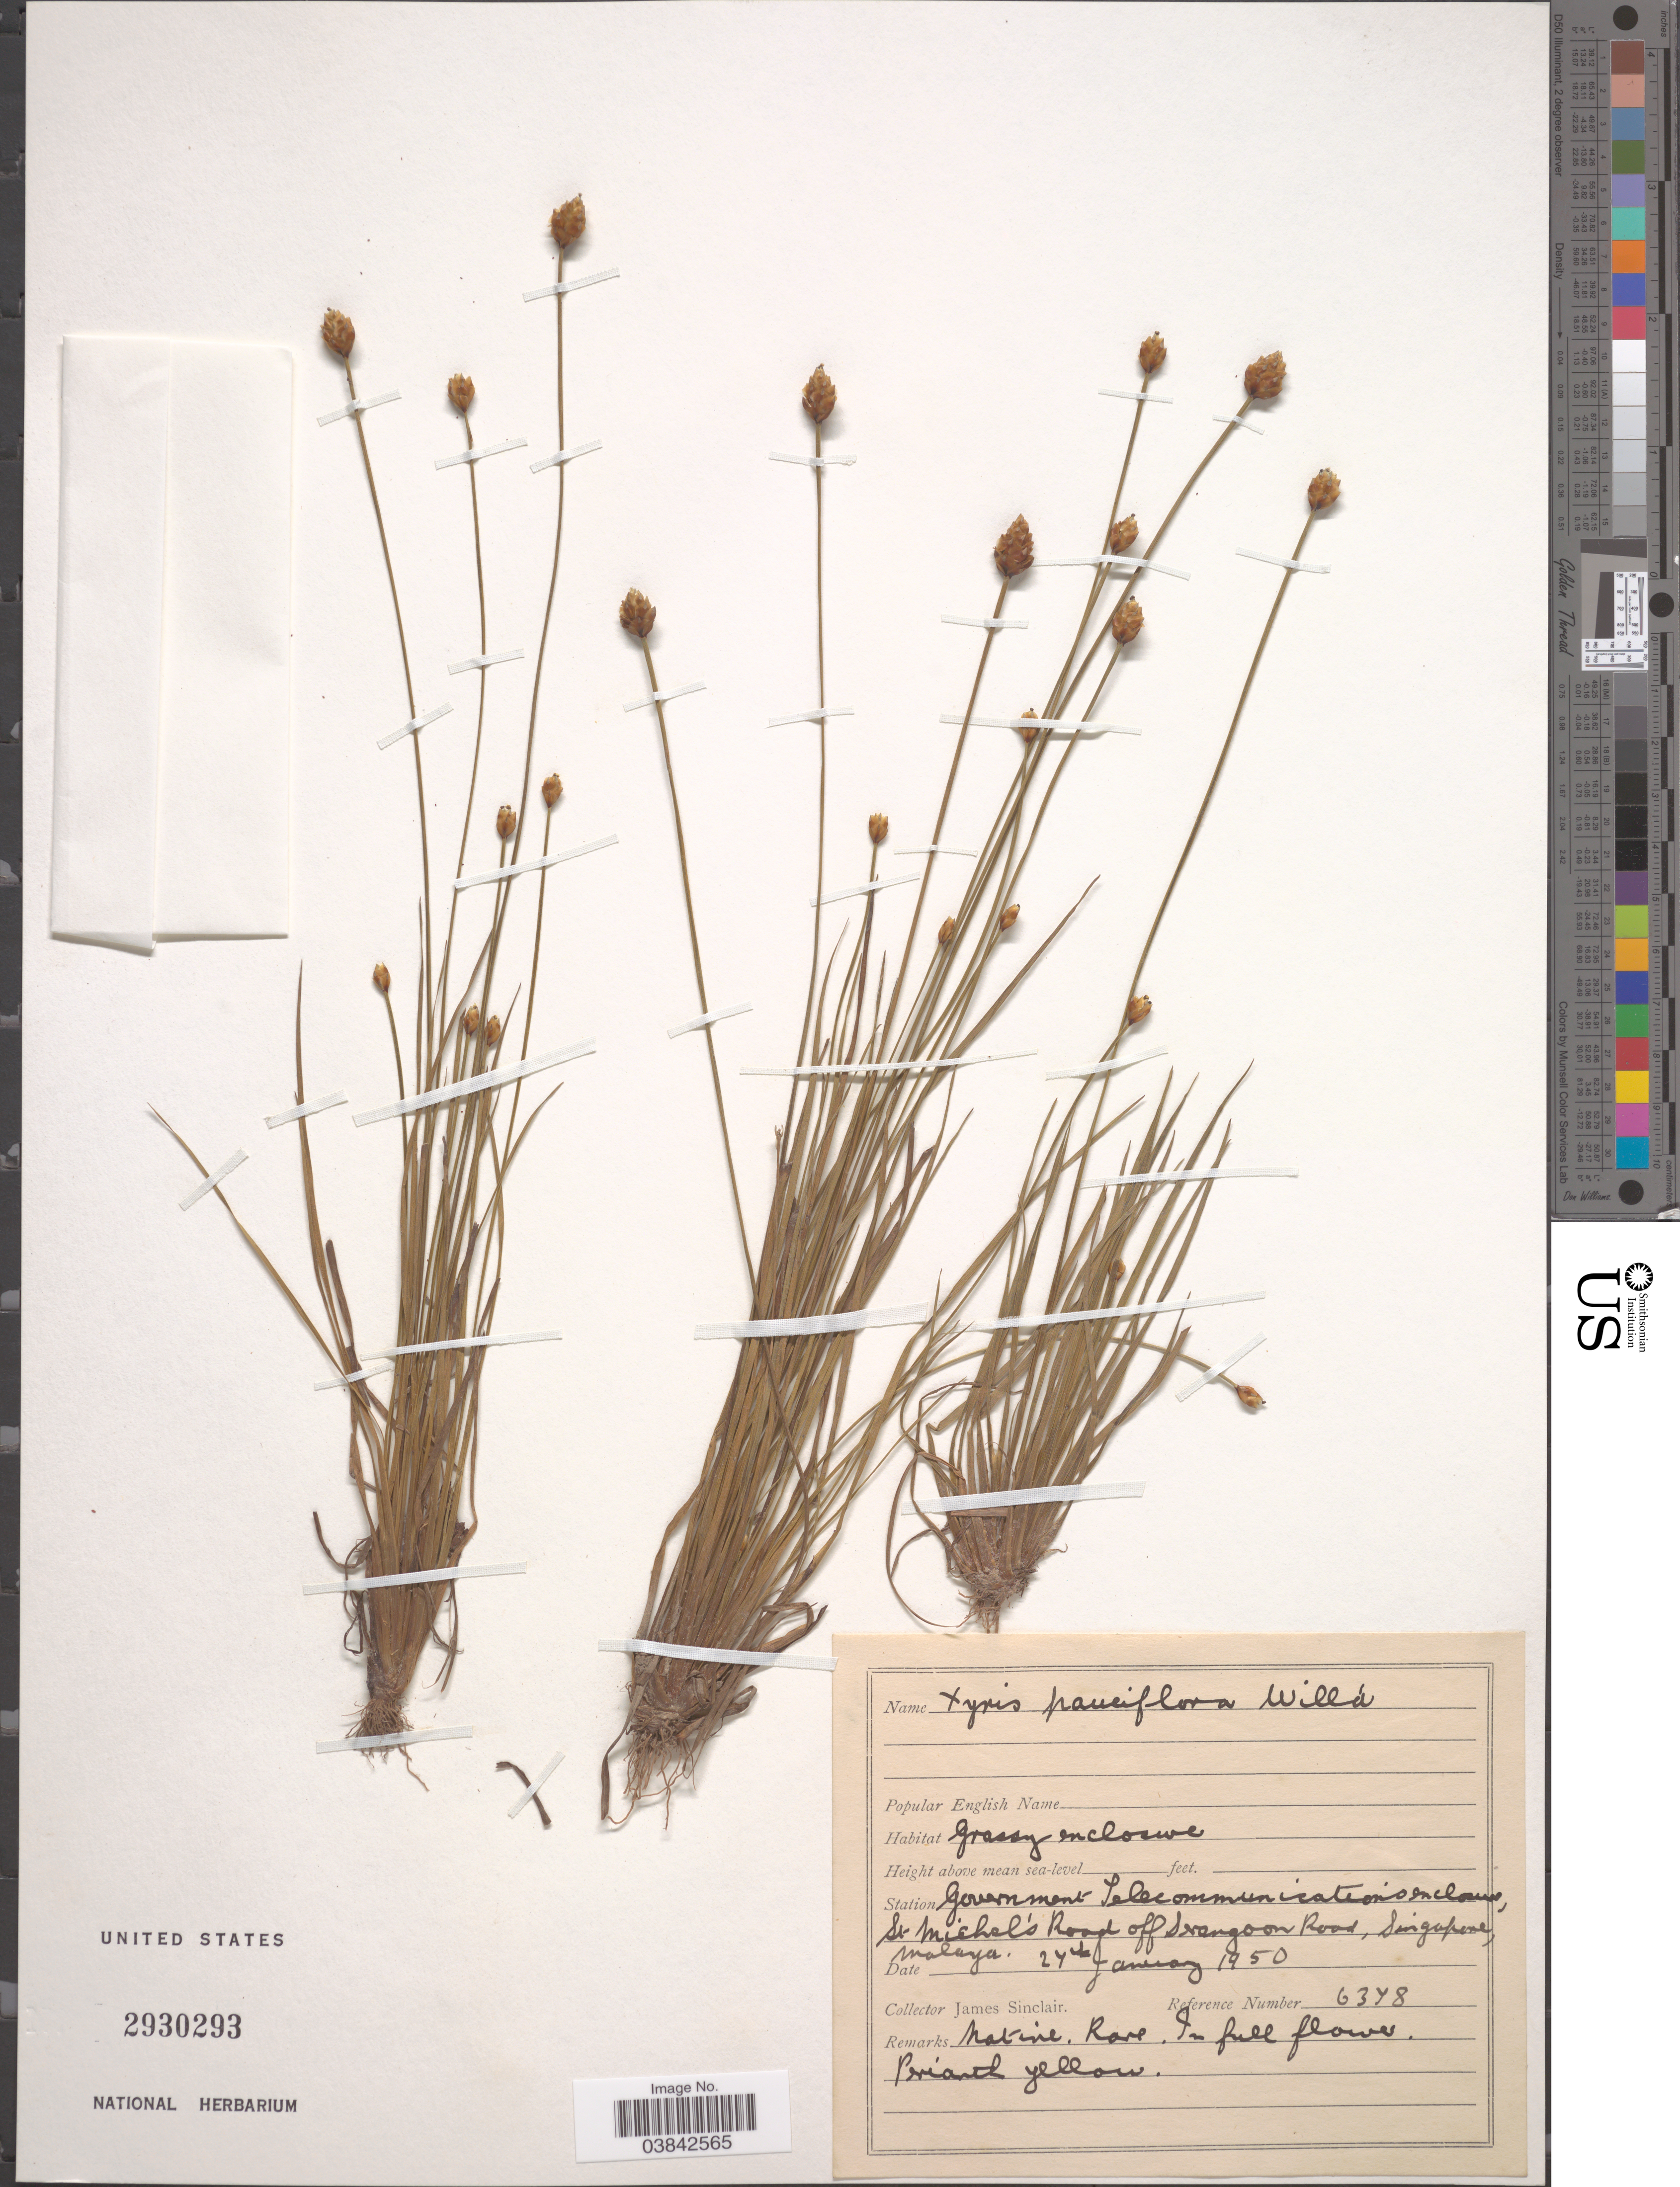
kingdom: Plantae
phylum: Tracheophyta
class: Liliopsida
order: Poales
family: Xyridaceae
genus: Xyris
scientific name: Xyris pauciflora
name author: Willd.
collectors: J. Sinclair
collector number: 6378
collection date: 1950-01-24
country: Singapore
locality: Station Government Telecommunications enclave, St Michel's Road off Serangoon Road, Malaya.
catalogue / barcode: US 2930293